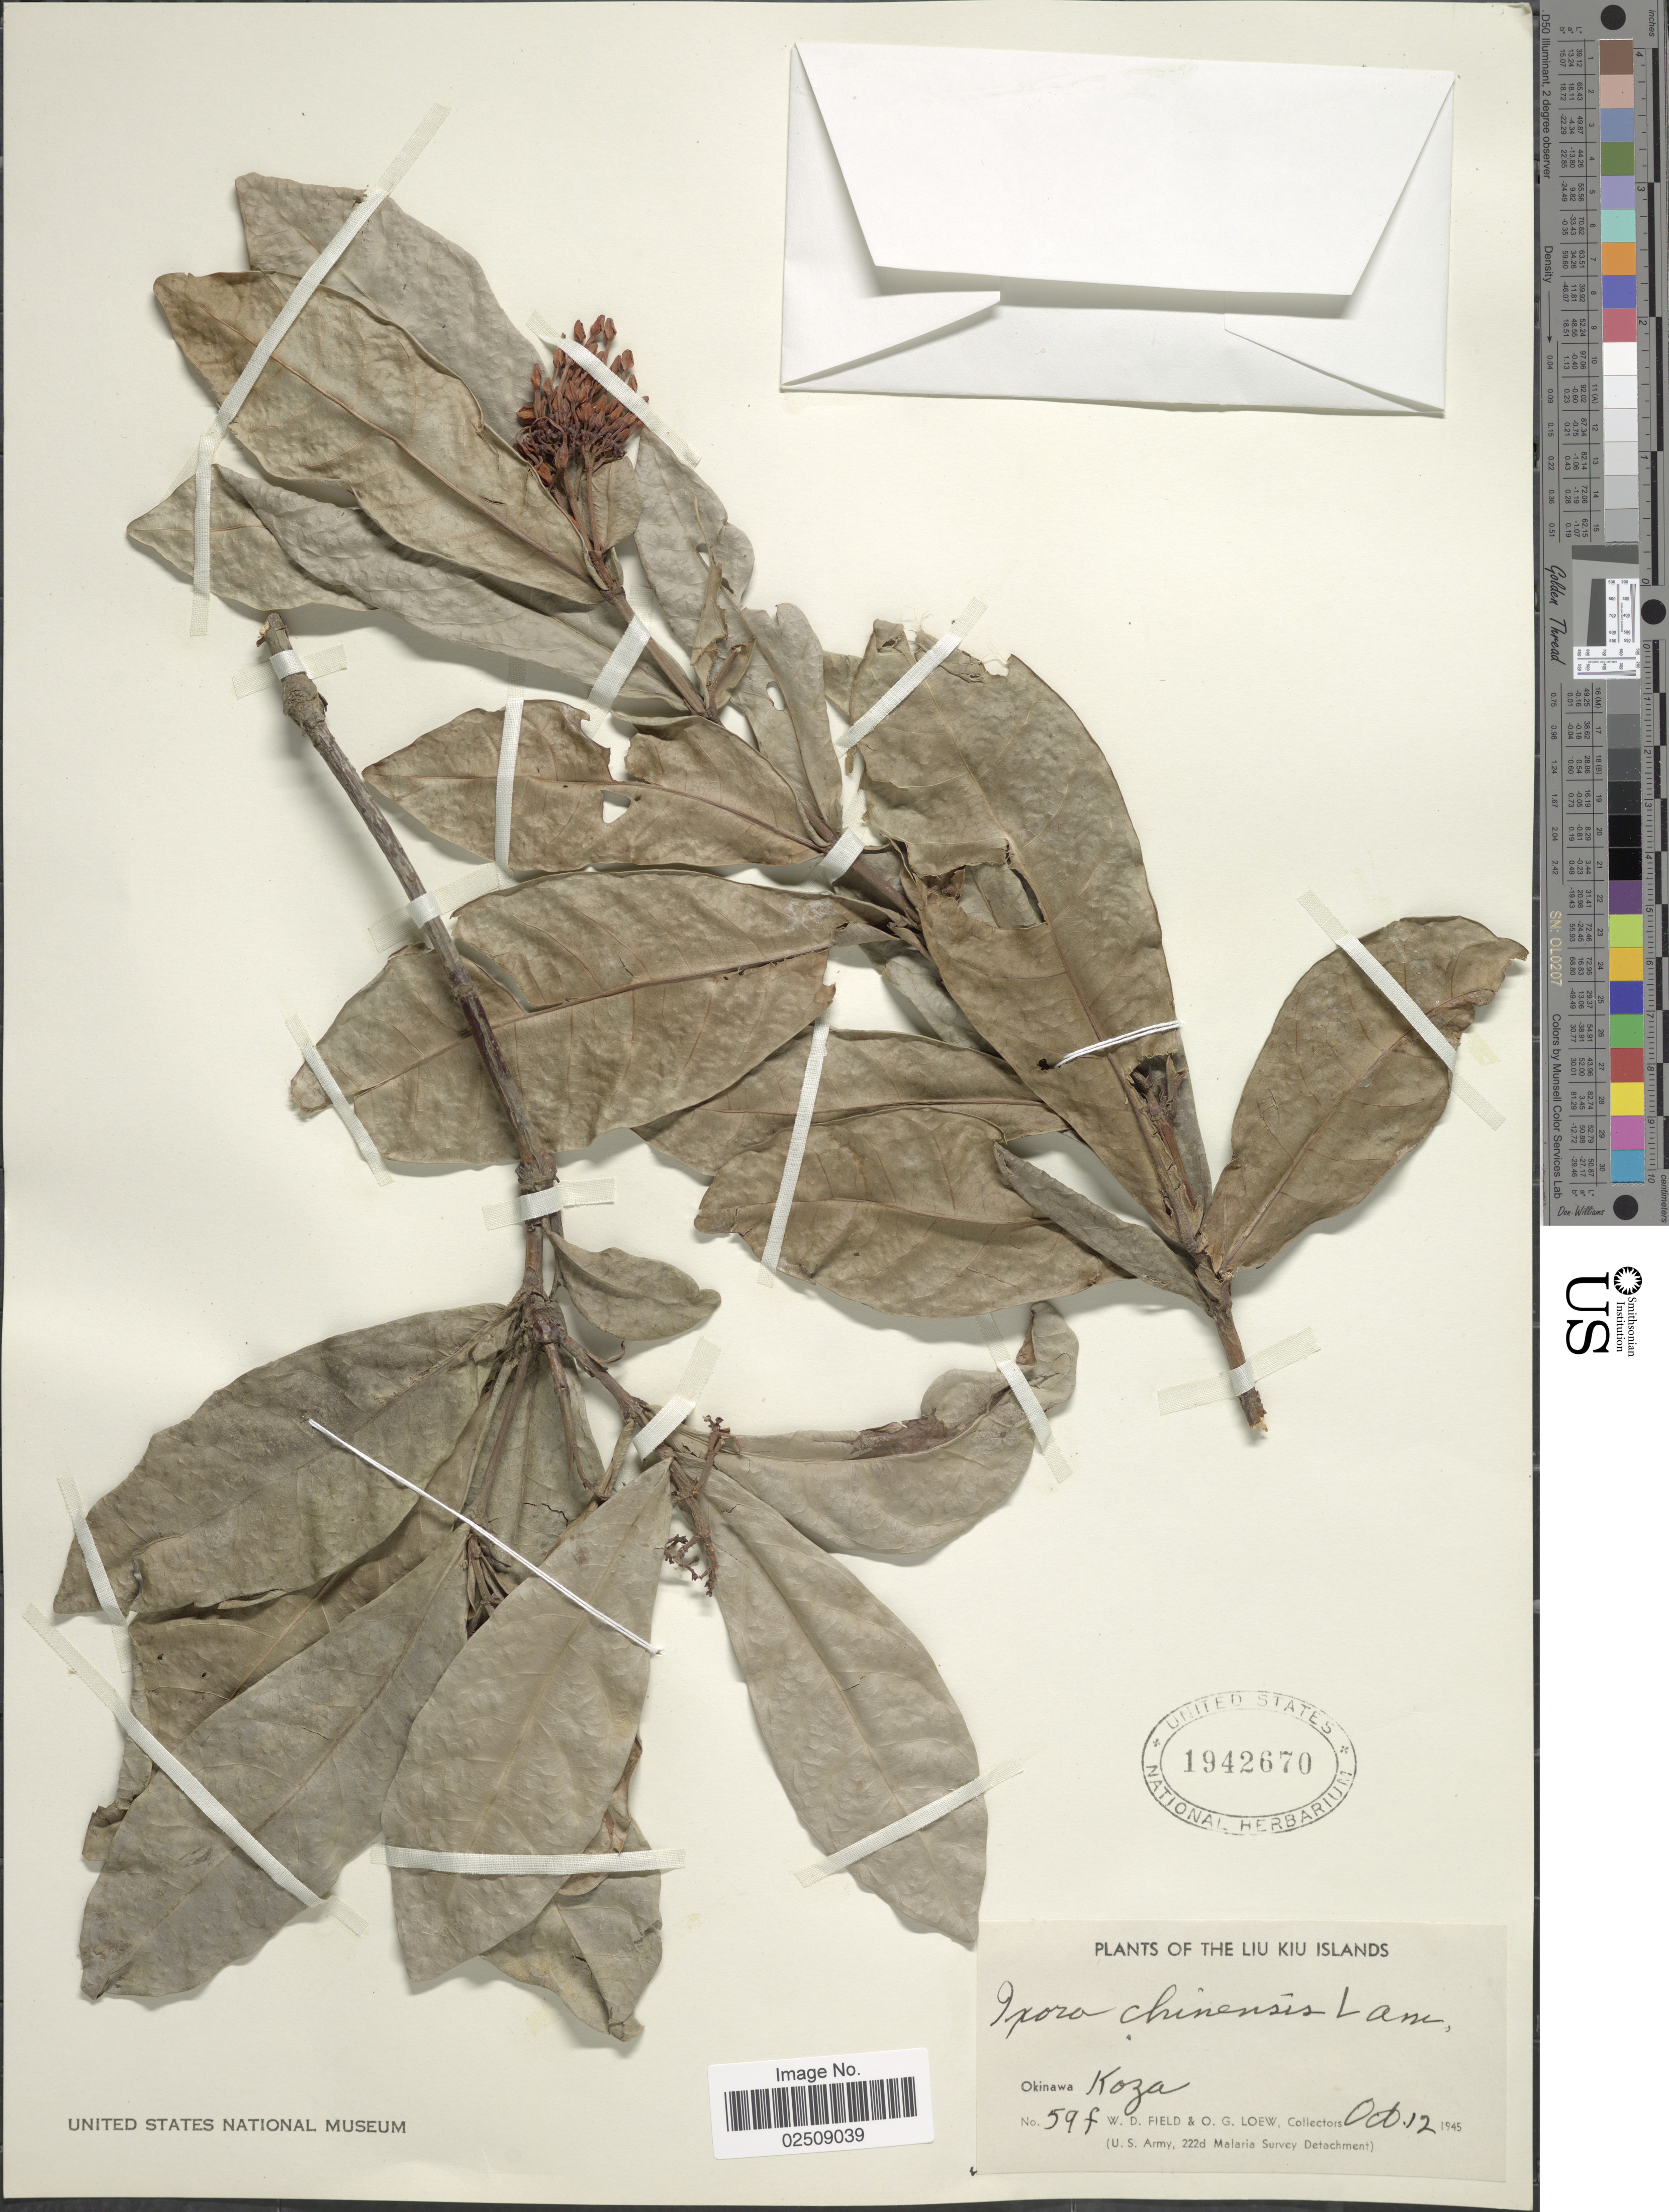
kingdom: Plantae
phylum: Tracheophyta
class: Magnoliopsida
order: Gentianales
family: Rubiaceae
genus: Ixora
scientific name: Ixora chinensis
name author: Lam.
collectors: W. D. Field & O. G. Loew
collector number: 597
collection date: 1945-10-12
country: Japan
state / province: Okinawa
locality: Liu Kiu Islands. Okinawa, Koza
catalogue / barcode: US 1942670